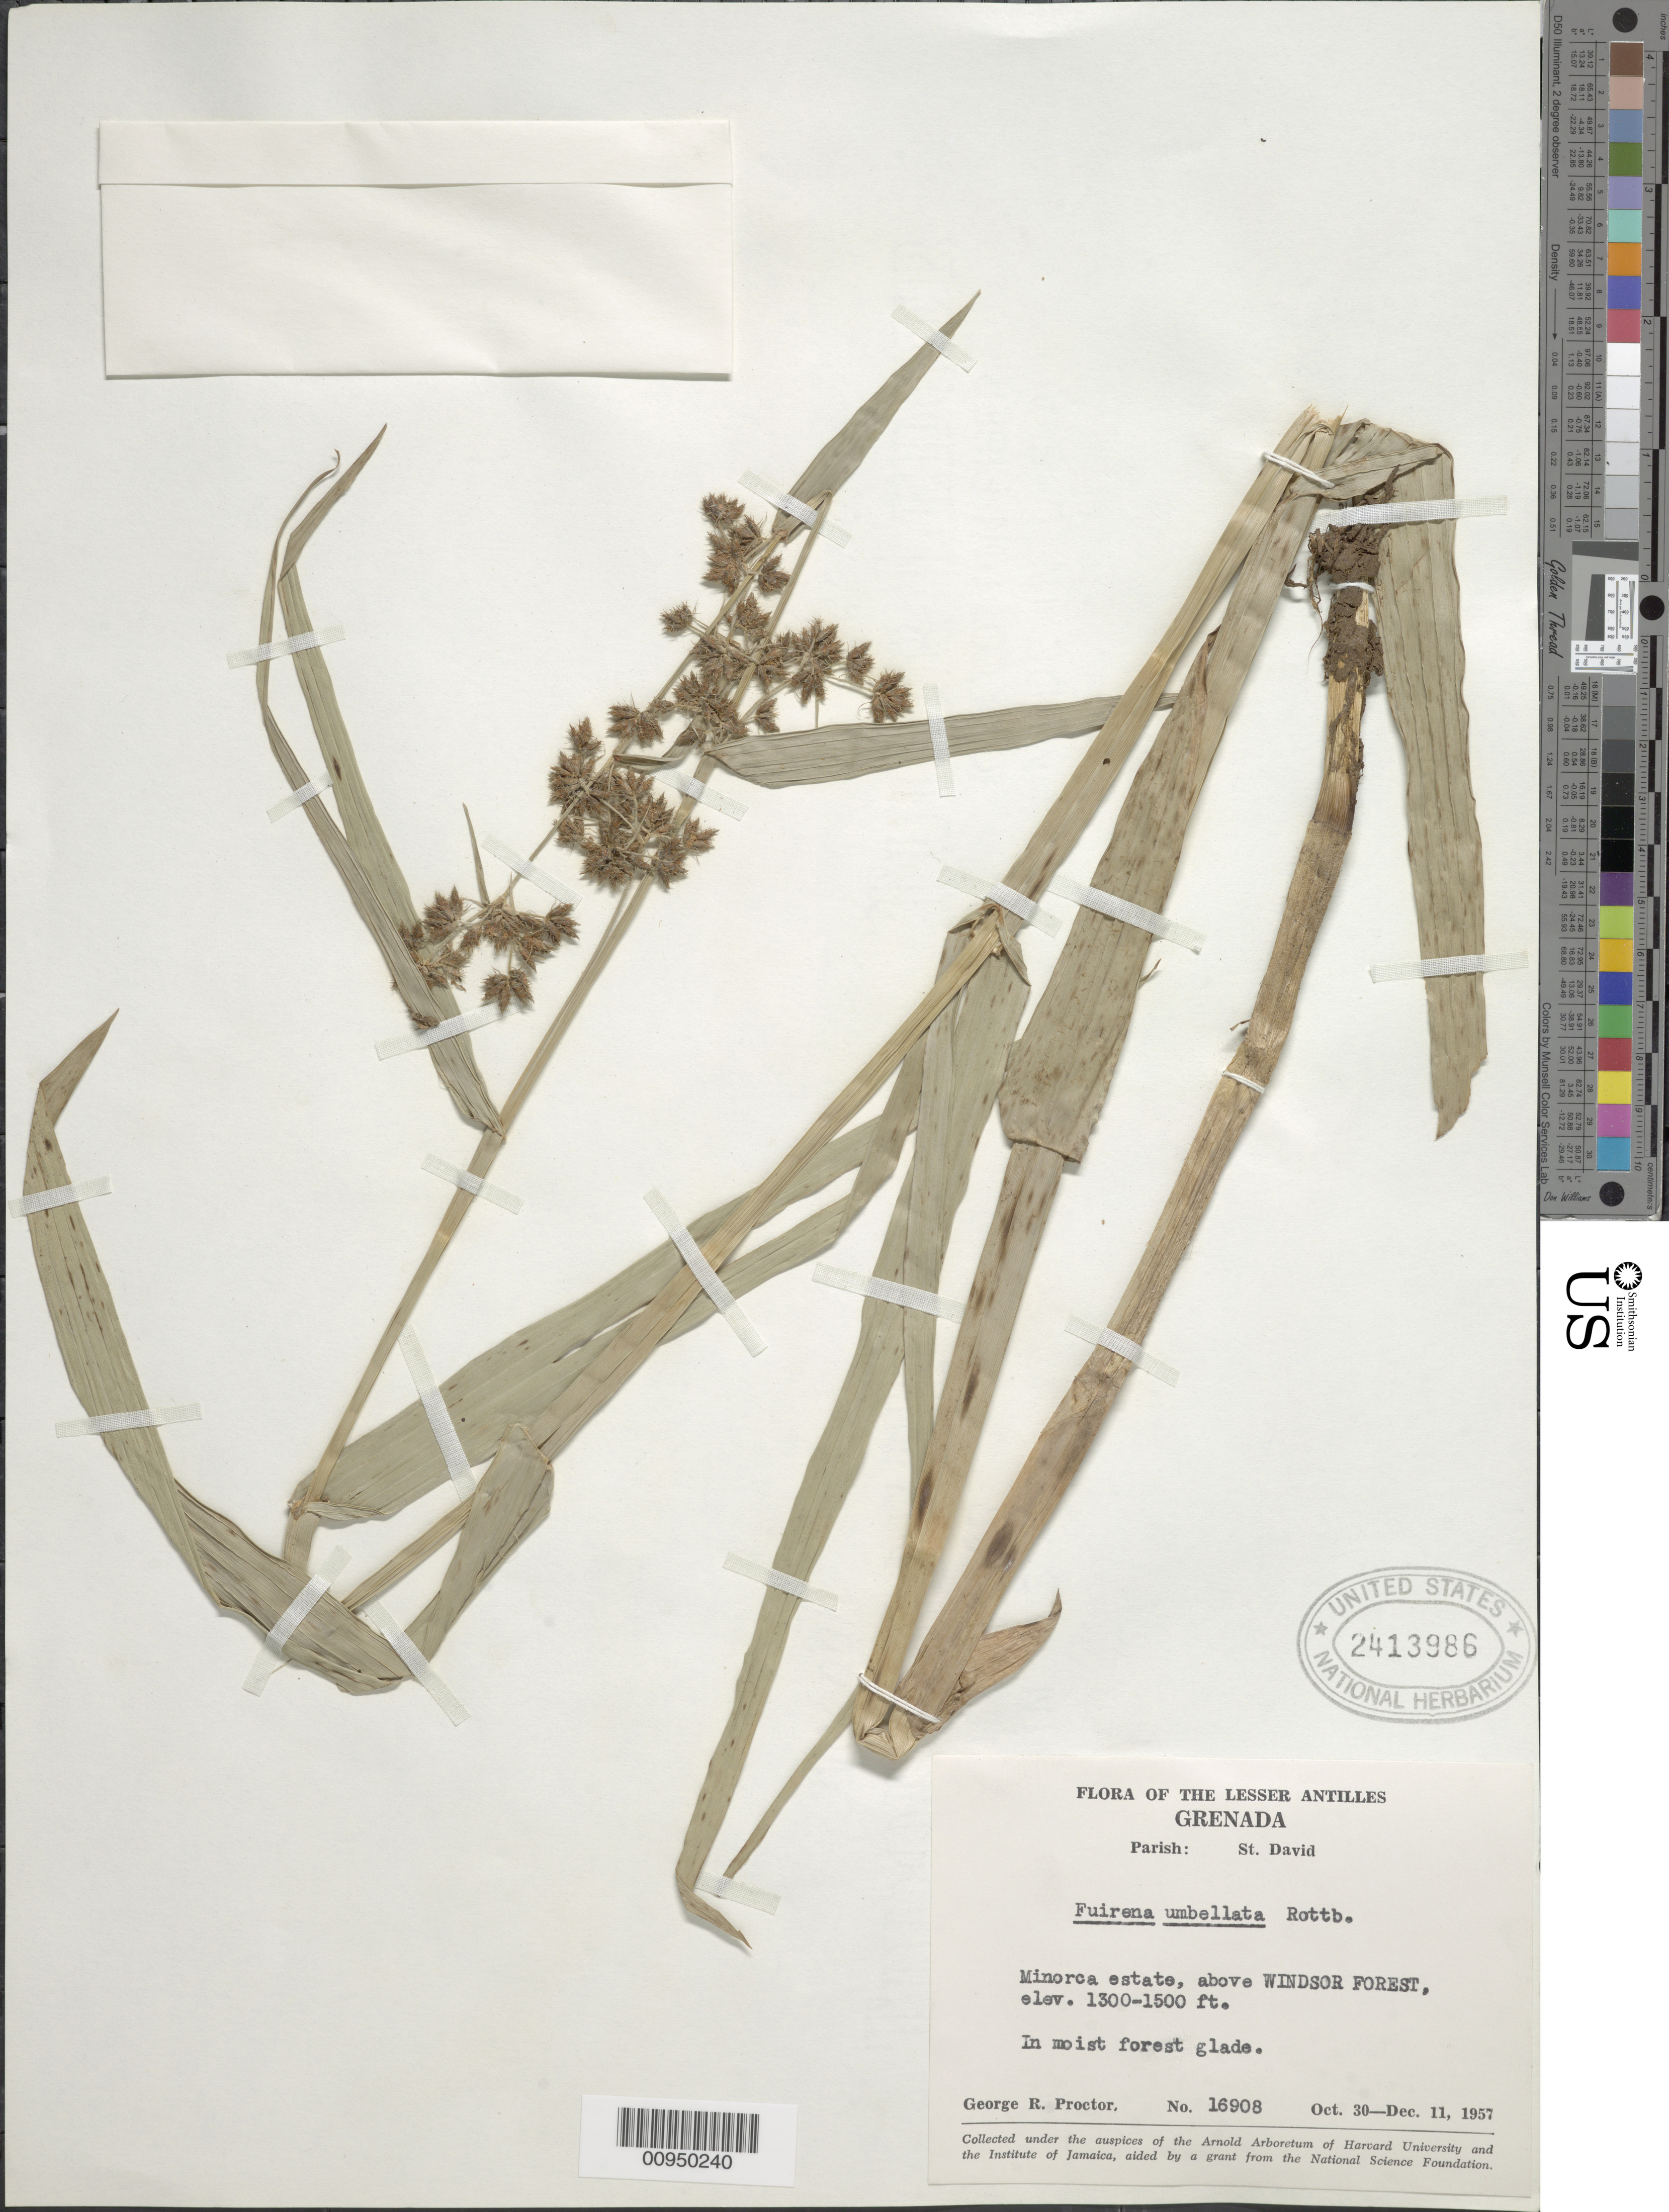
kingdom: Plantae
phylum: Tracheophyta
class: Liliopsida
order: Poales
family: Cyperaceae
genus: Fuirena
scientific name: Fuirena umbellata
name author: Rottb.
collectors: G. R. Proctor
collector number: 16908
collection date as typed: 30 Oct 1957 to 11 Dec 1957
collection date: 1957-10-30/1957-12-11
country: Grenada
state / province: Saint David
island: Grenada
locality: Minorca Estate, above Windsor Forest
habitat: In moist forest glade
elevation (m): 396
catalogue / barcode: US 2413986